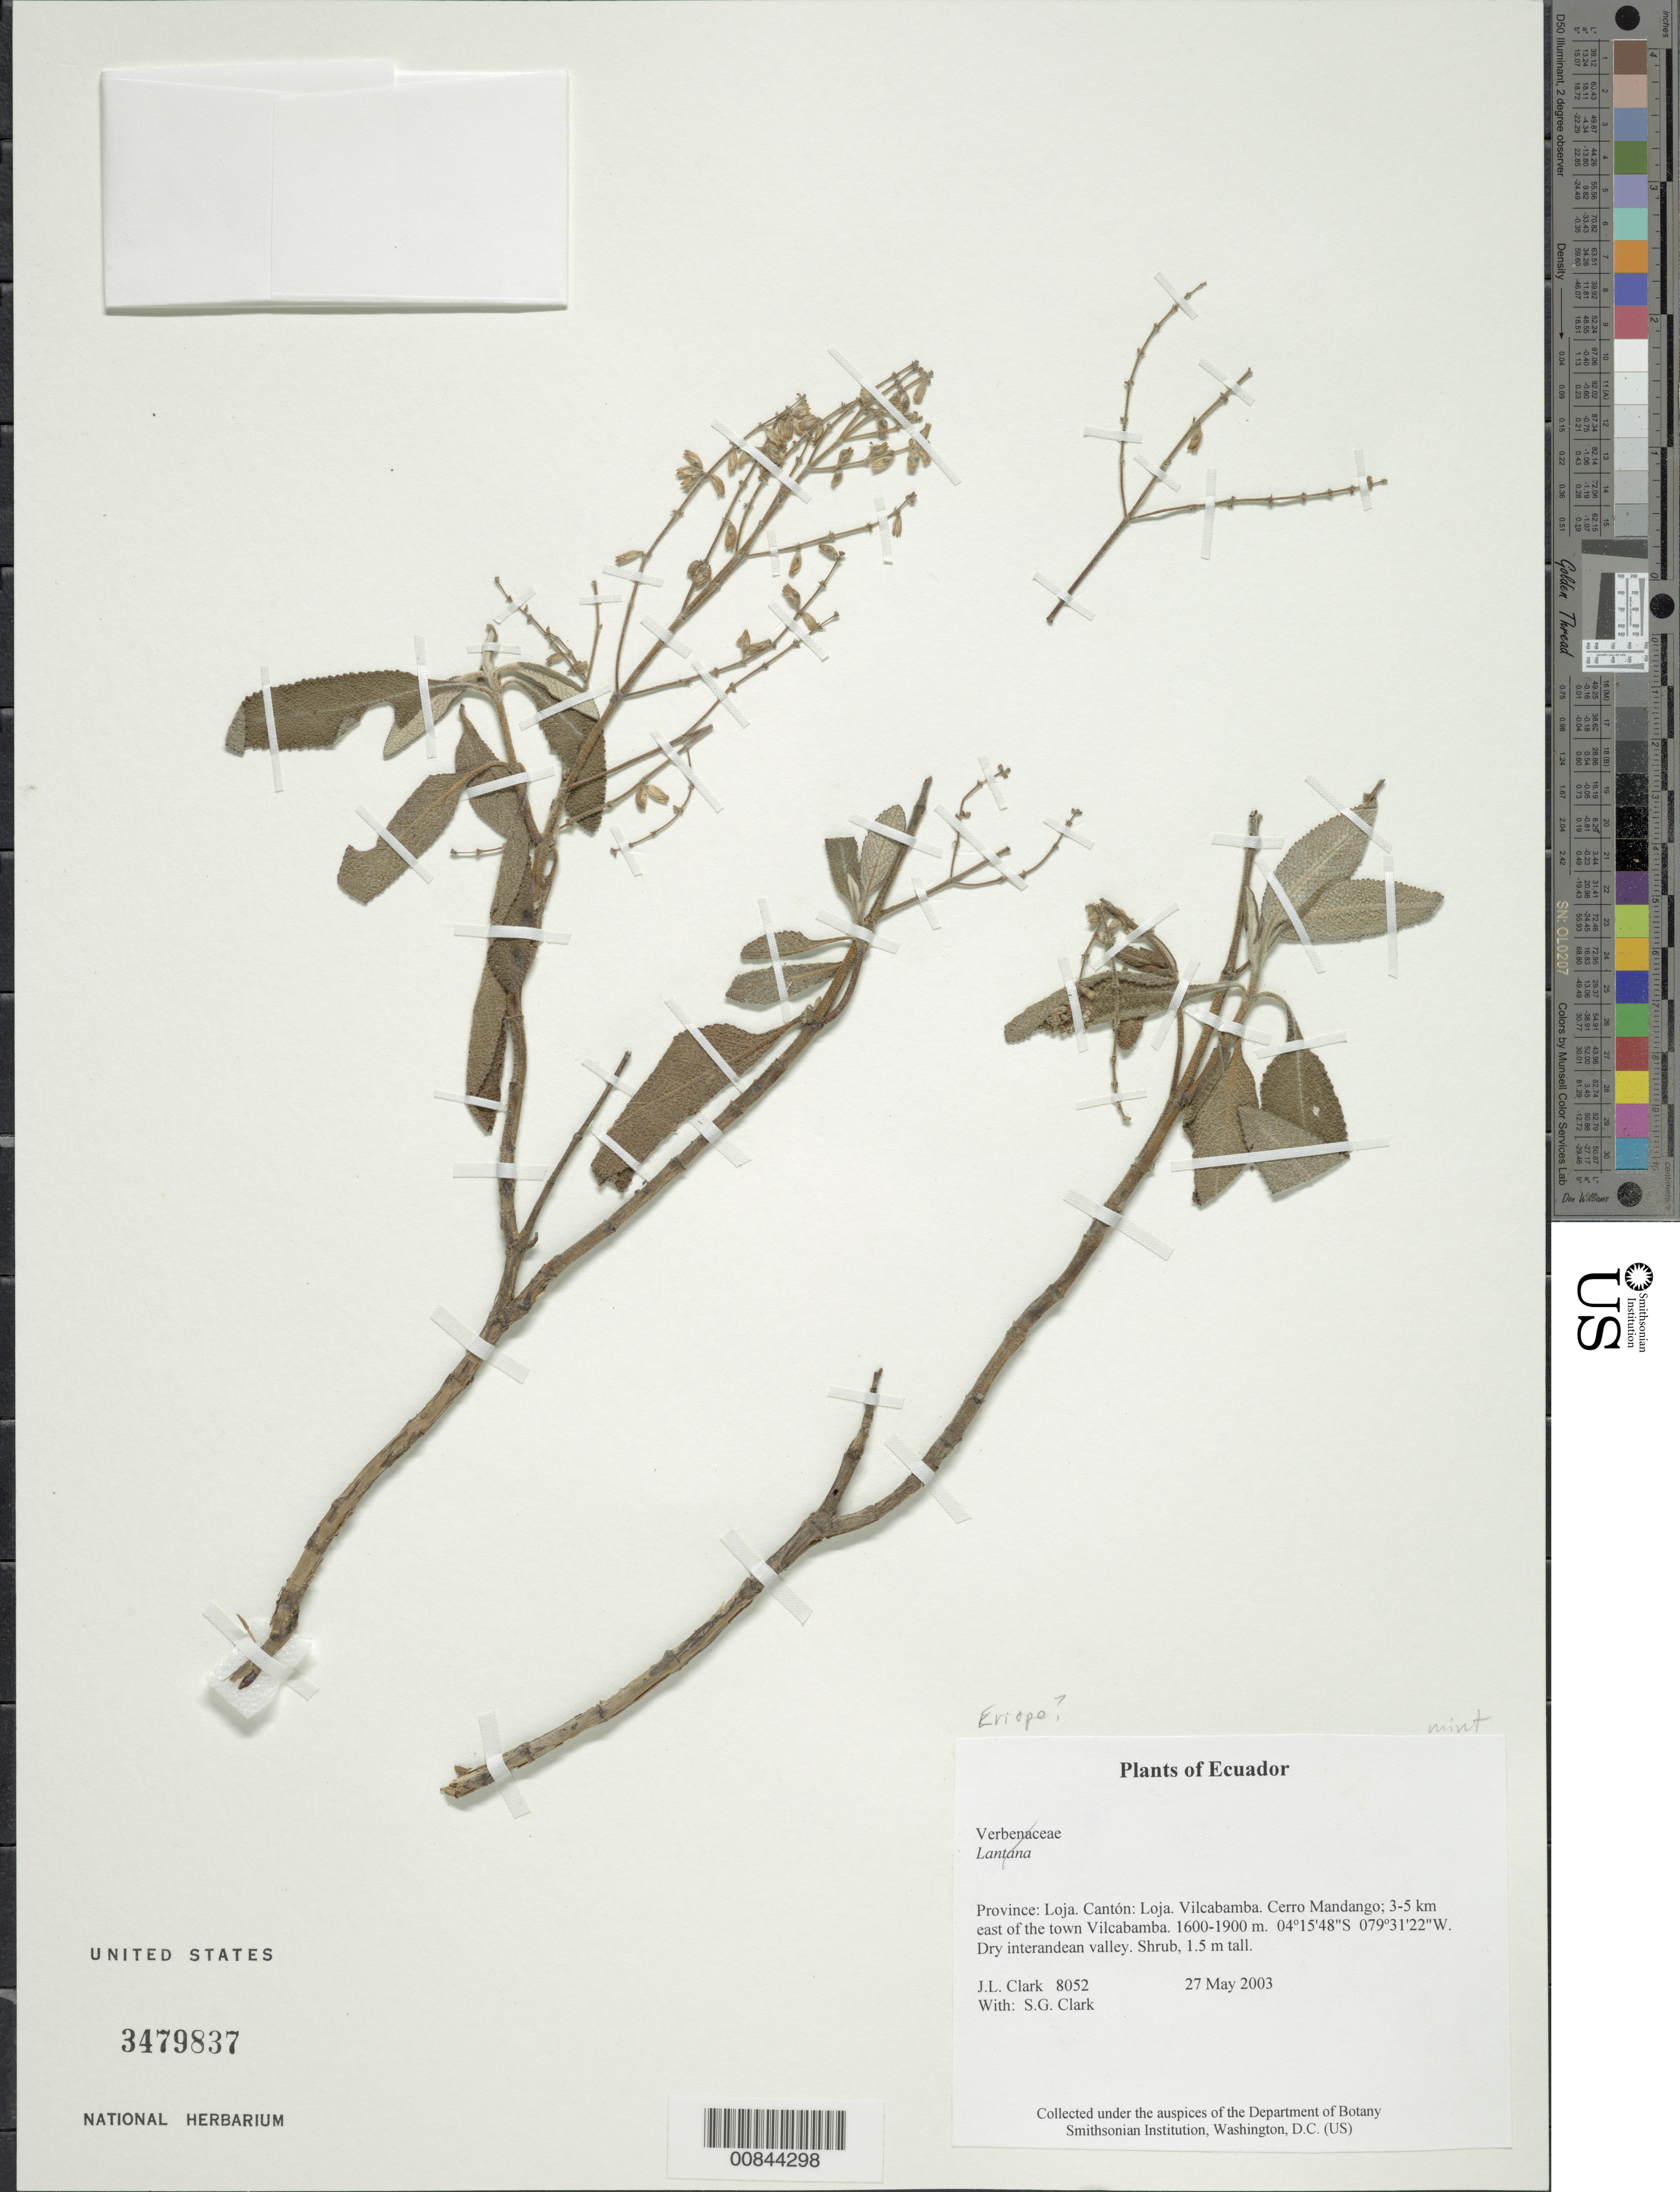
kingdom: Plantae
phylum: Tracheophyta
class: Magnoliopsida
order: Lamiales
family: Lamiaceae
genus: Salvia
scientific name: Salvia thormannii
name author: Urb.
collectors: J. L. Clark & S. G. Clark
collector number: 08052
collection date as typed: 27 May 2003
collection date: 2003-05-27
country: Ecuador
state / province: Loja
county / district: Loja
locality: Vilcabamba. Cerro Mandango; 3-5 km east of the town Vilcabamba.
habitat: Dry interandean valley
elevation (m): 1600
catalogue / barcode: US 3479837